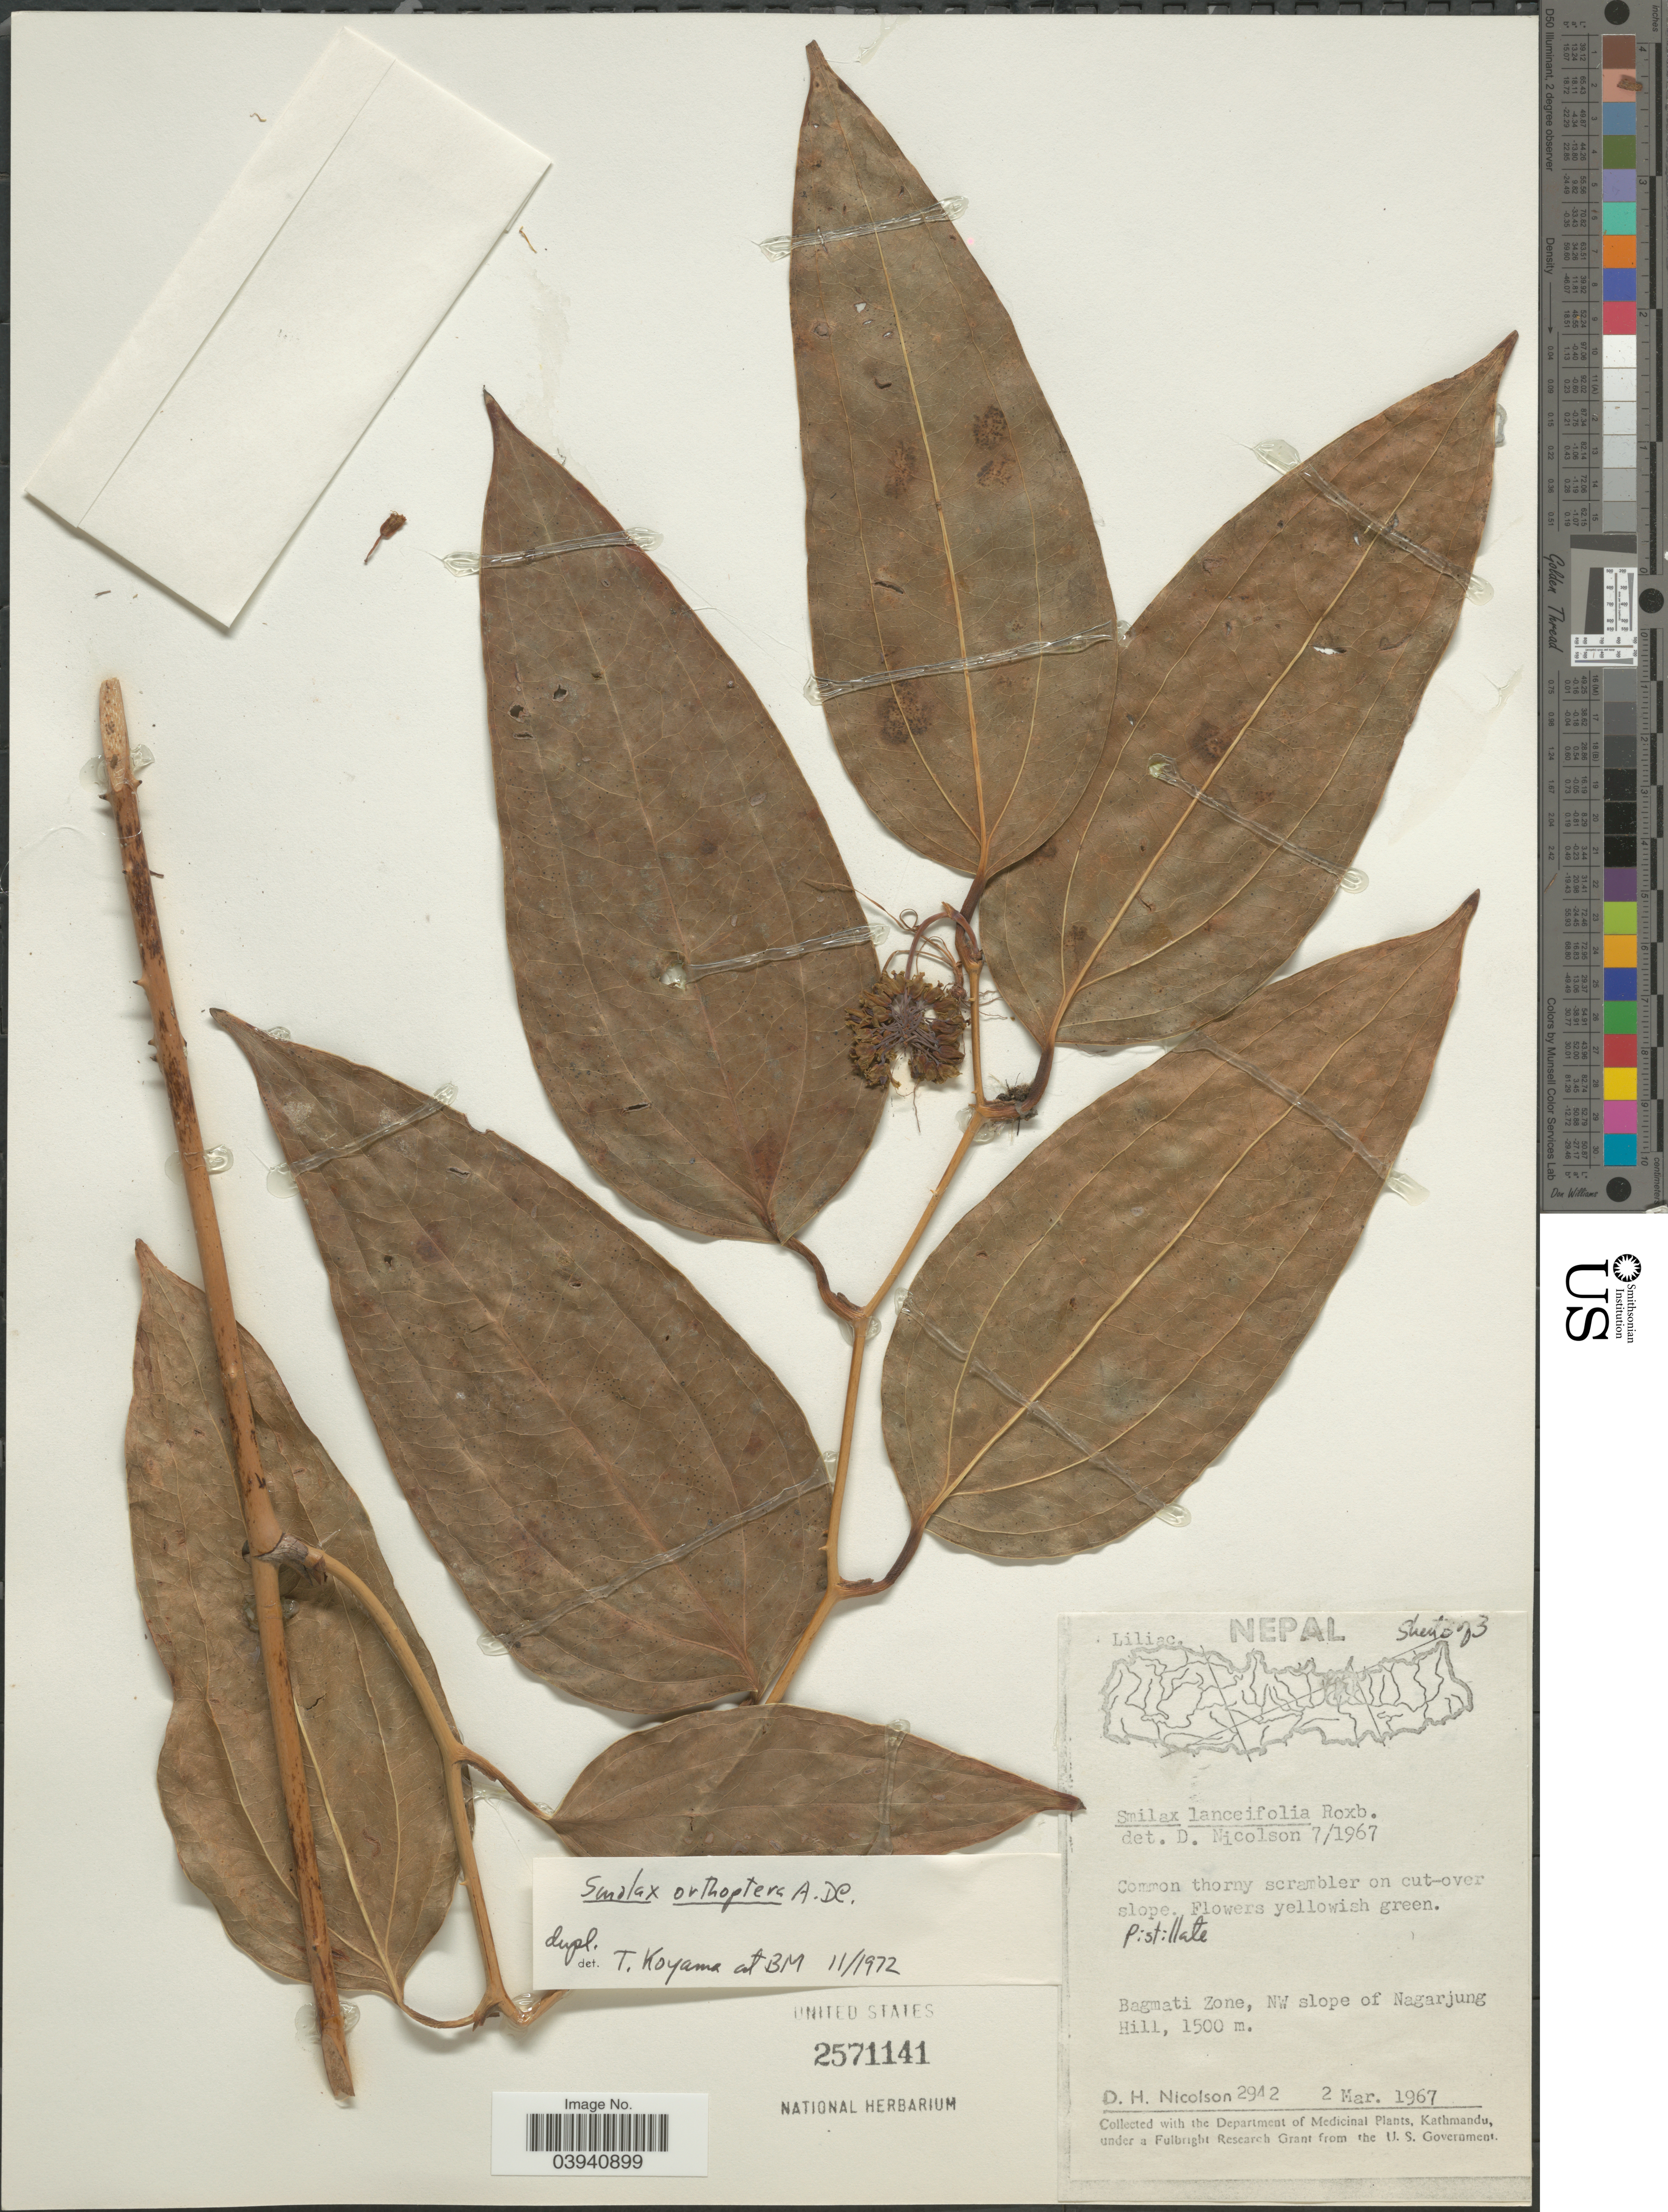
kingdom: Plantae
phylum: Tracheophyta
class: Liliopsida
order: Liliales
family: Smilacaceae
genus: Smilax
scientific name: Smilax orthoptera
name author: A. DC.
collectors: D. H. Nicolson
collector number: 2942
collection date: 1967-03-02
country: Nepal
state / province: Bagmati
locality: Bagmati Zone, NW slope of Nagarjung Hill.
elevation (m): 1500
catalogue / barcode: US 2571141